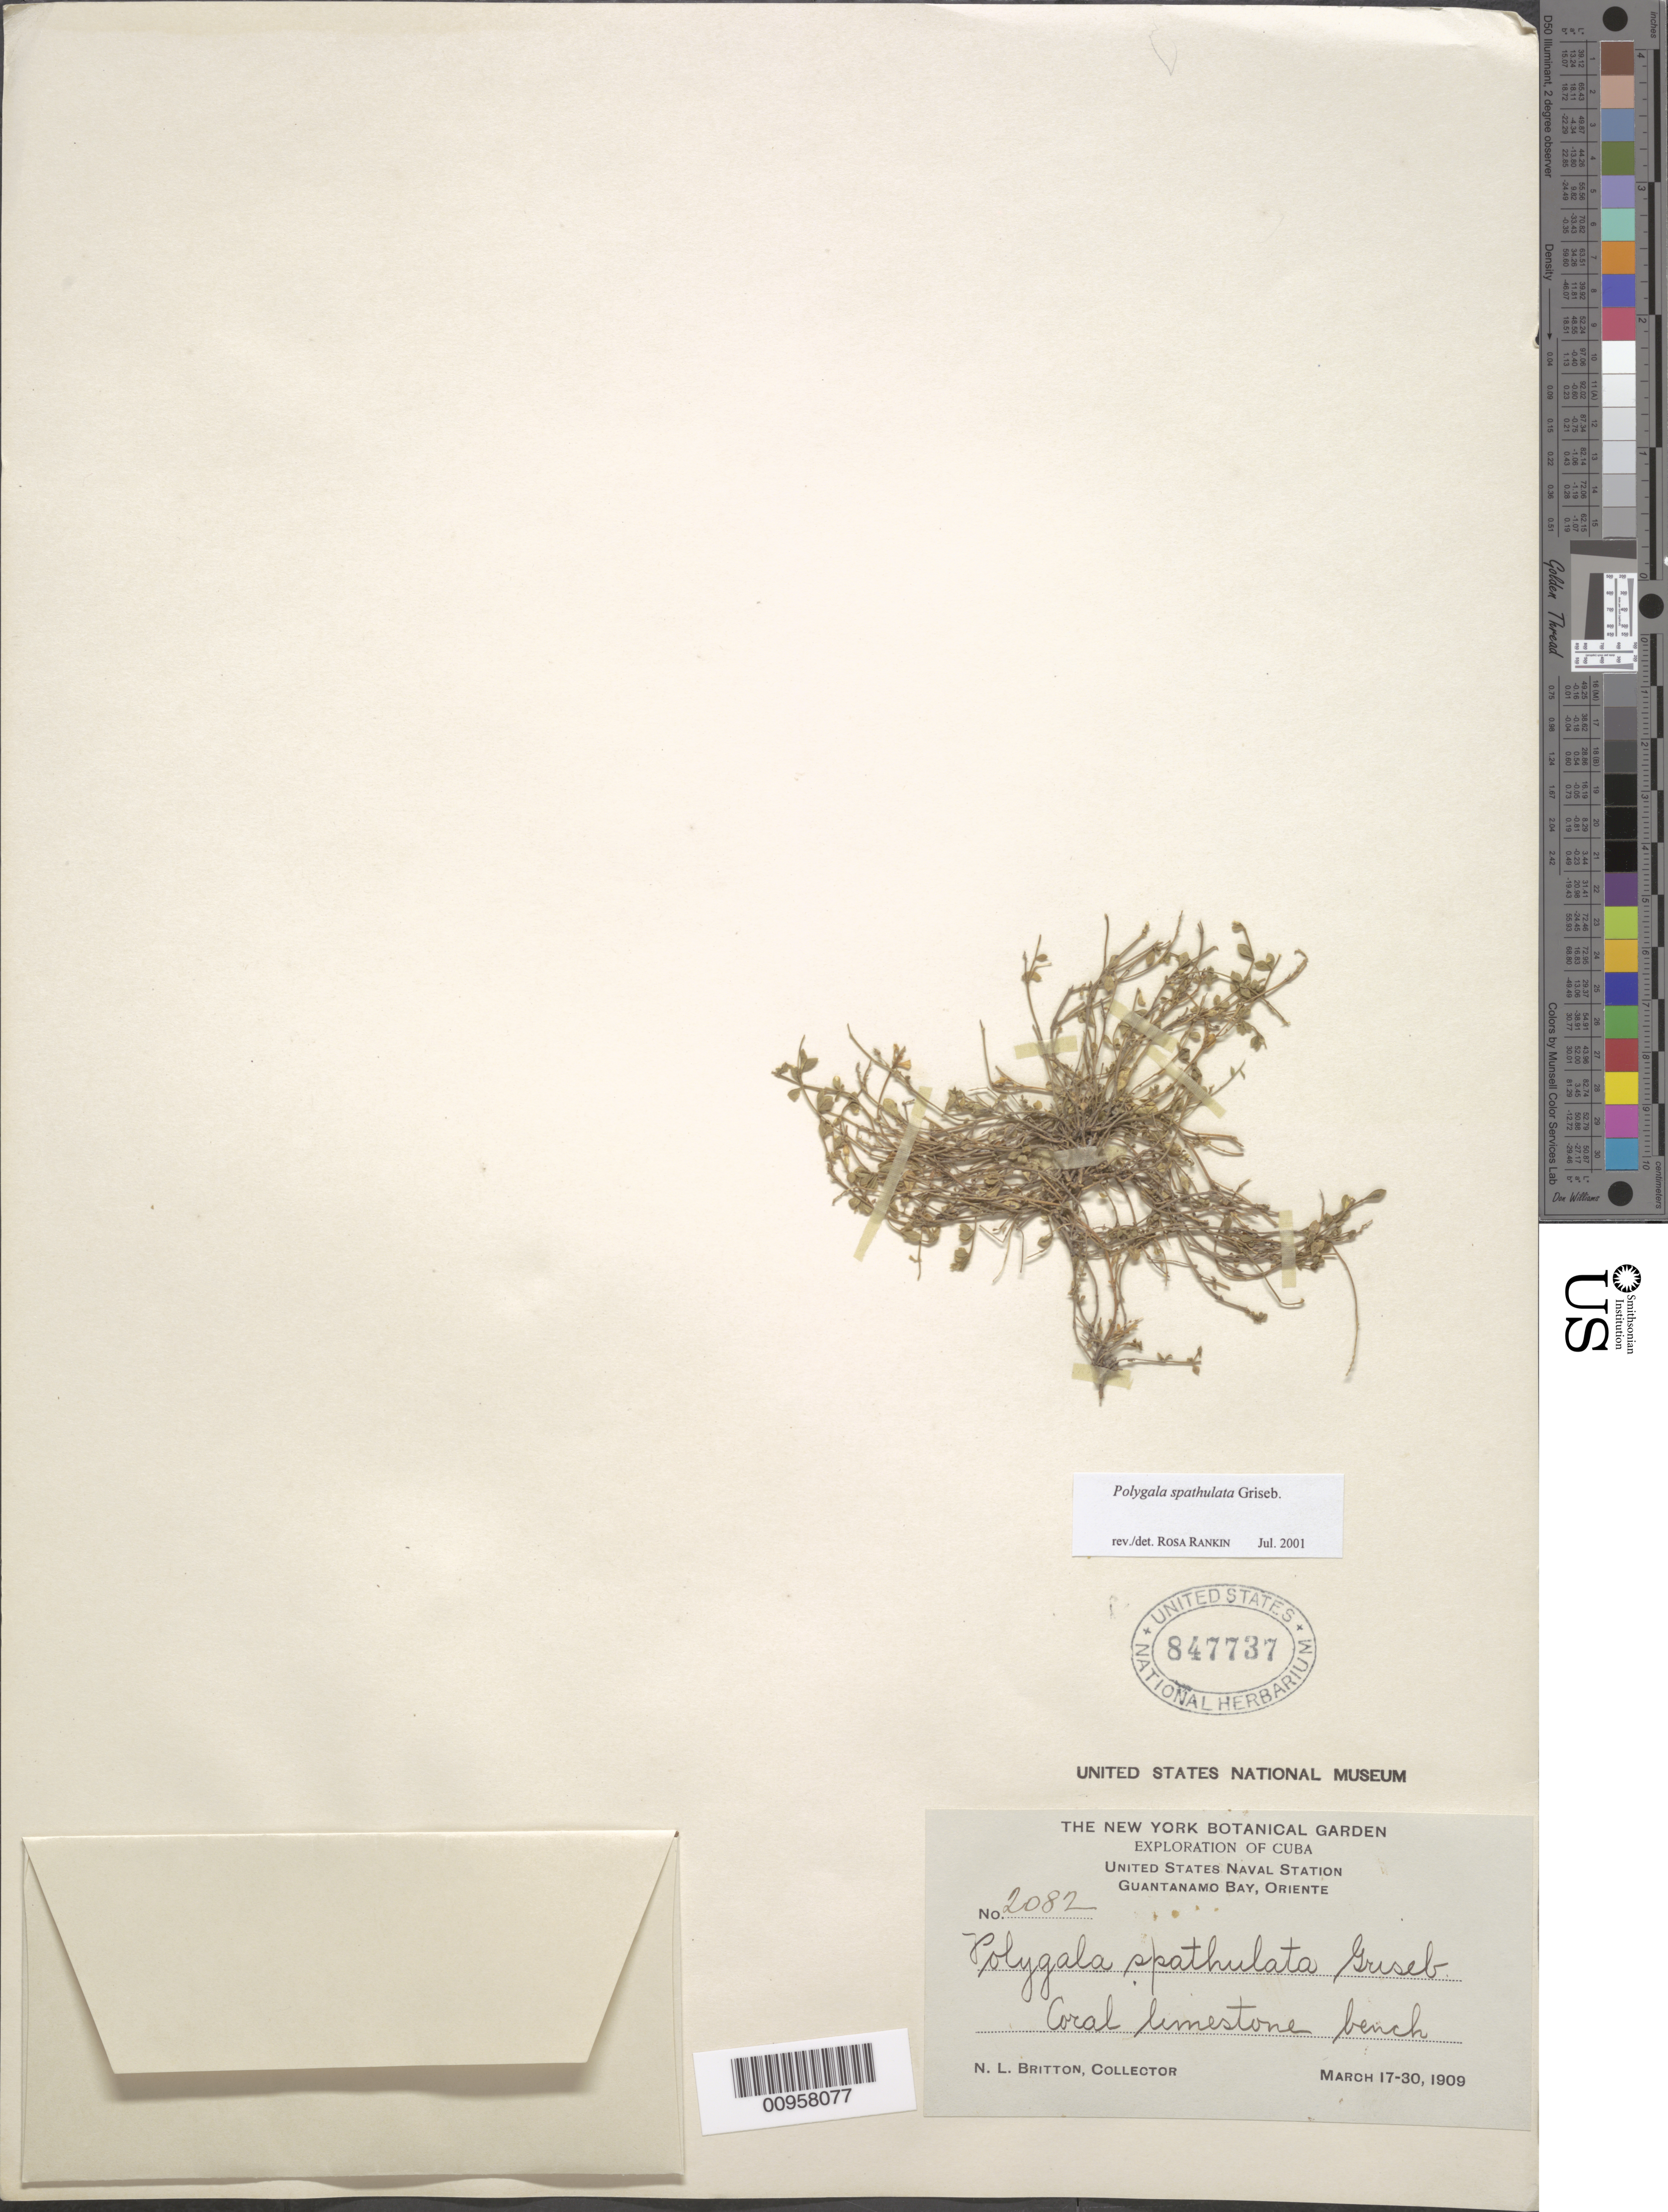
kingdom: Plantae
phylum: Tracheophyta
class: Magnoliopsida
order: Fabales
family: Polygalaceae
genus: Polygala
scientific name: Polygala spathulata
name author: Griseb.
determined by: Rankin Rodriguez, Rosa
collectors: N. Britton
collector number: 2082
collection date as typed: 17 Mar 1909 to 30 Mar 1909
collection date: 1909-03-17/1909-03-30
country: Cuba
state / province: Guantanamo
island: Cuba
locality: Guantánamo Bay, US Naval Station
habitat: Coral limestone bench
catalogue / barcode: US 847737